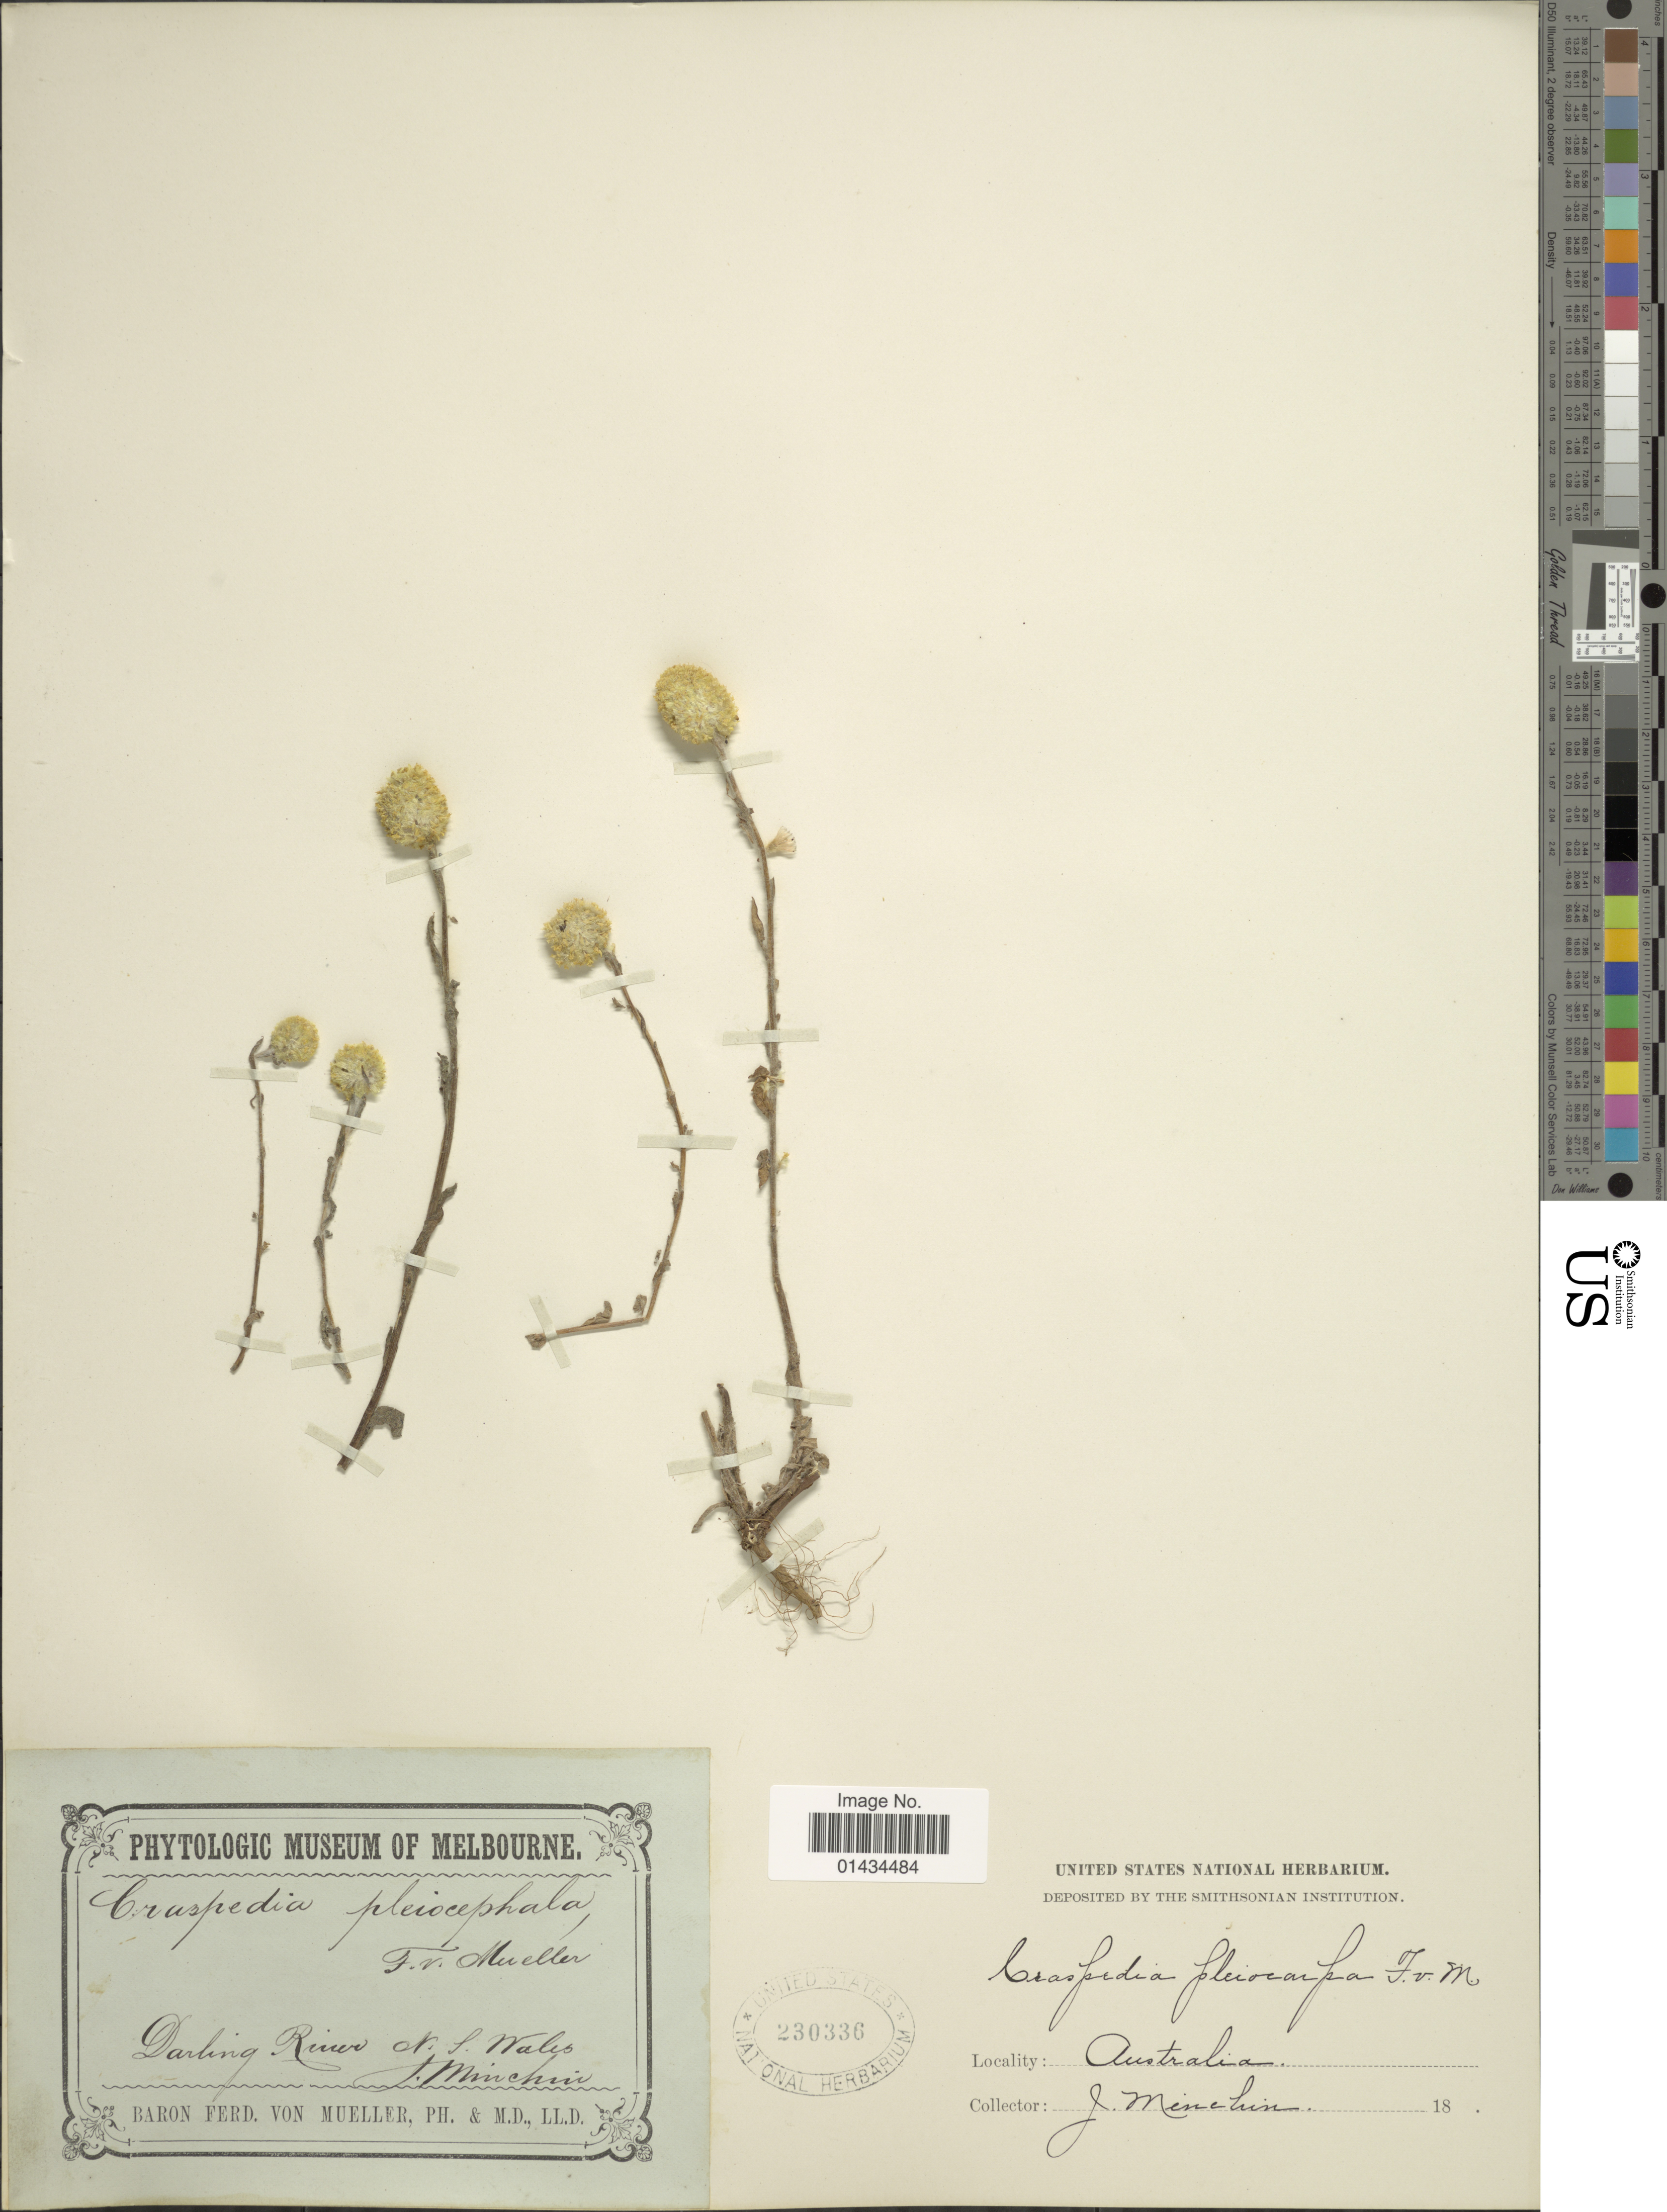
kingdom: Plantae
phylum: Tracheophyta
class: Magnoliopsida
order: Asterales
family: Asteraceae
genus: Craspedia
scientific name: Craspedia pleiocephalus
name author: F. Muell.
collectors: J. Minchin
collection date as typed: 18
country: Australia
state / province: New South Wales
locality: Darling River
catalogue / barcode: US 230336